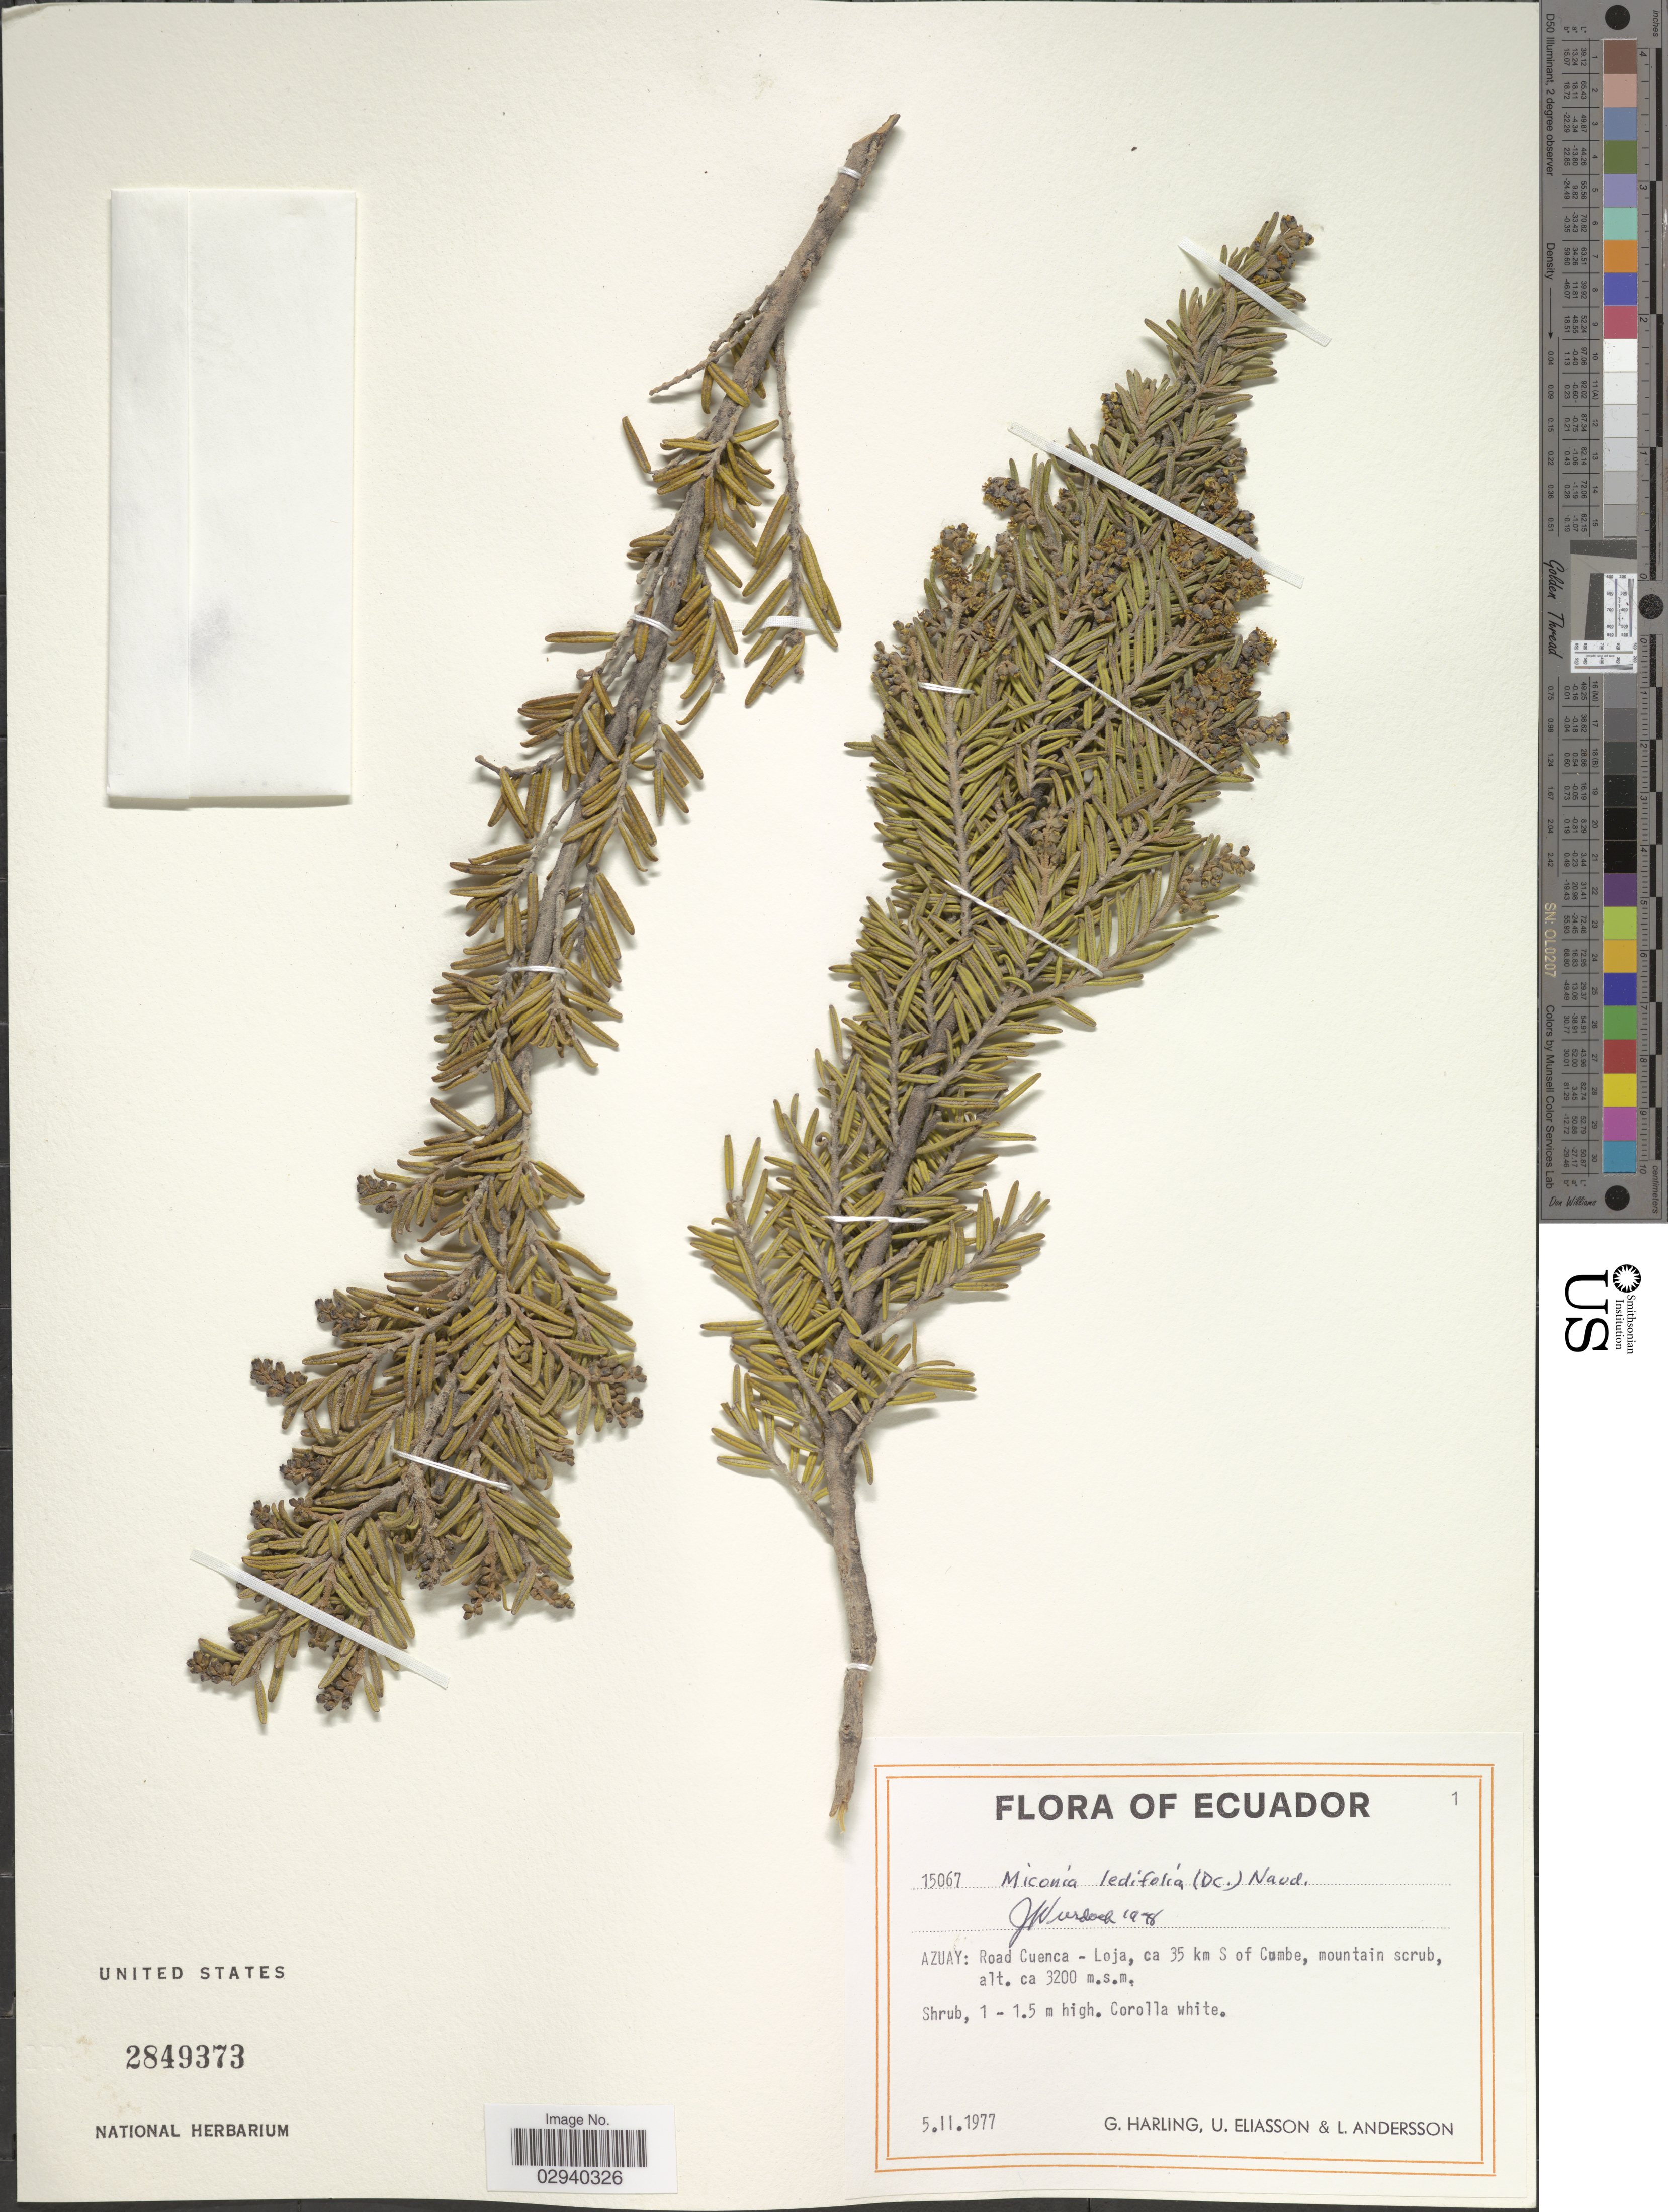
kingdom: Plantae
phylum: Tracheophyta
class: Magnoliopsida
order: Myrtales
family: Melastomataceae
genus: Miconia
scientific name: Miconia ledifolia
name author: (DC.) Naudin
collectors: G. Harling, U. Eliasson & L. Andersson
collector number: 15067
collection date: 1977-02-05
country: Ecuador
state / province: Azuay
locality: Road Cuenca - Loja, ca 35 km S of Cumbe, mountain scrub.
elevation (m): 3200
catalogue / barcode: US 2849373